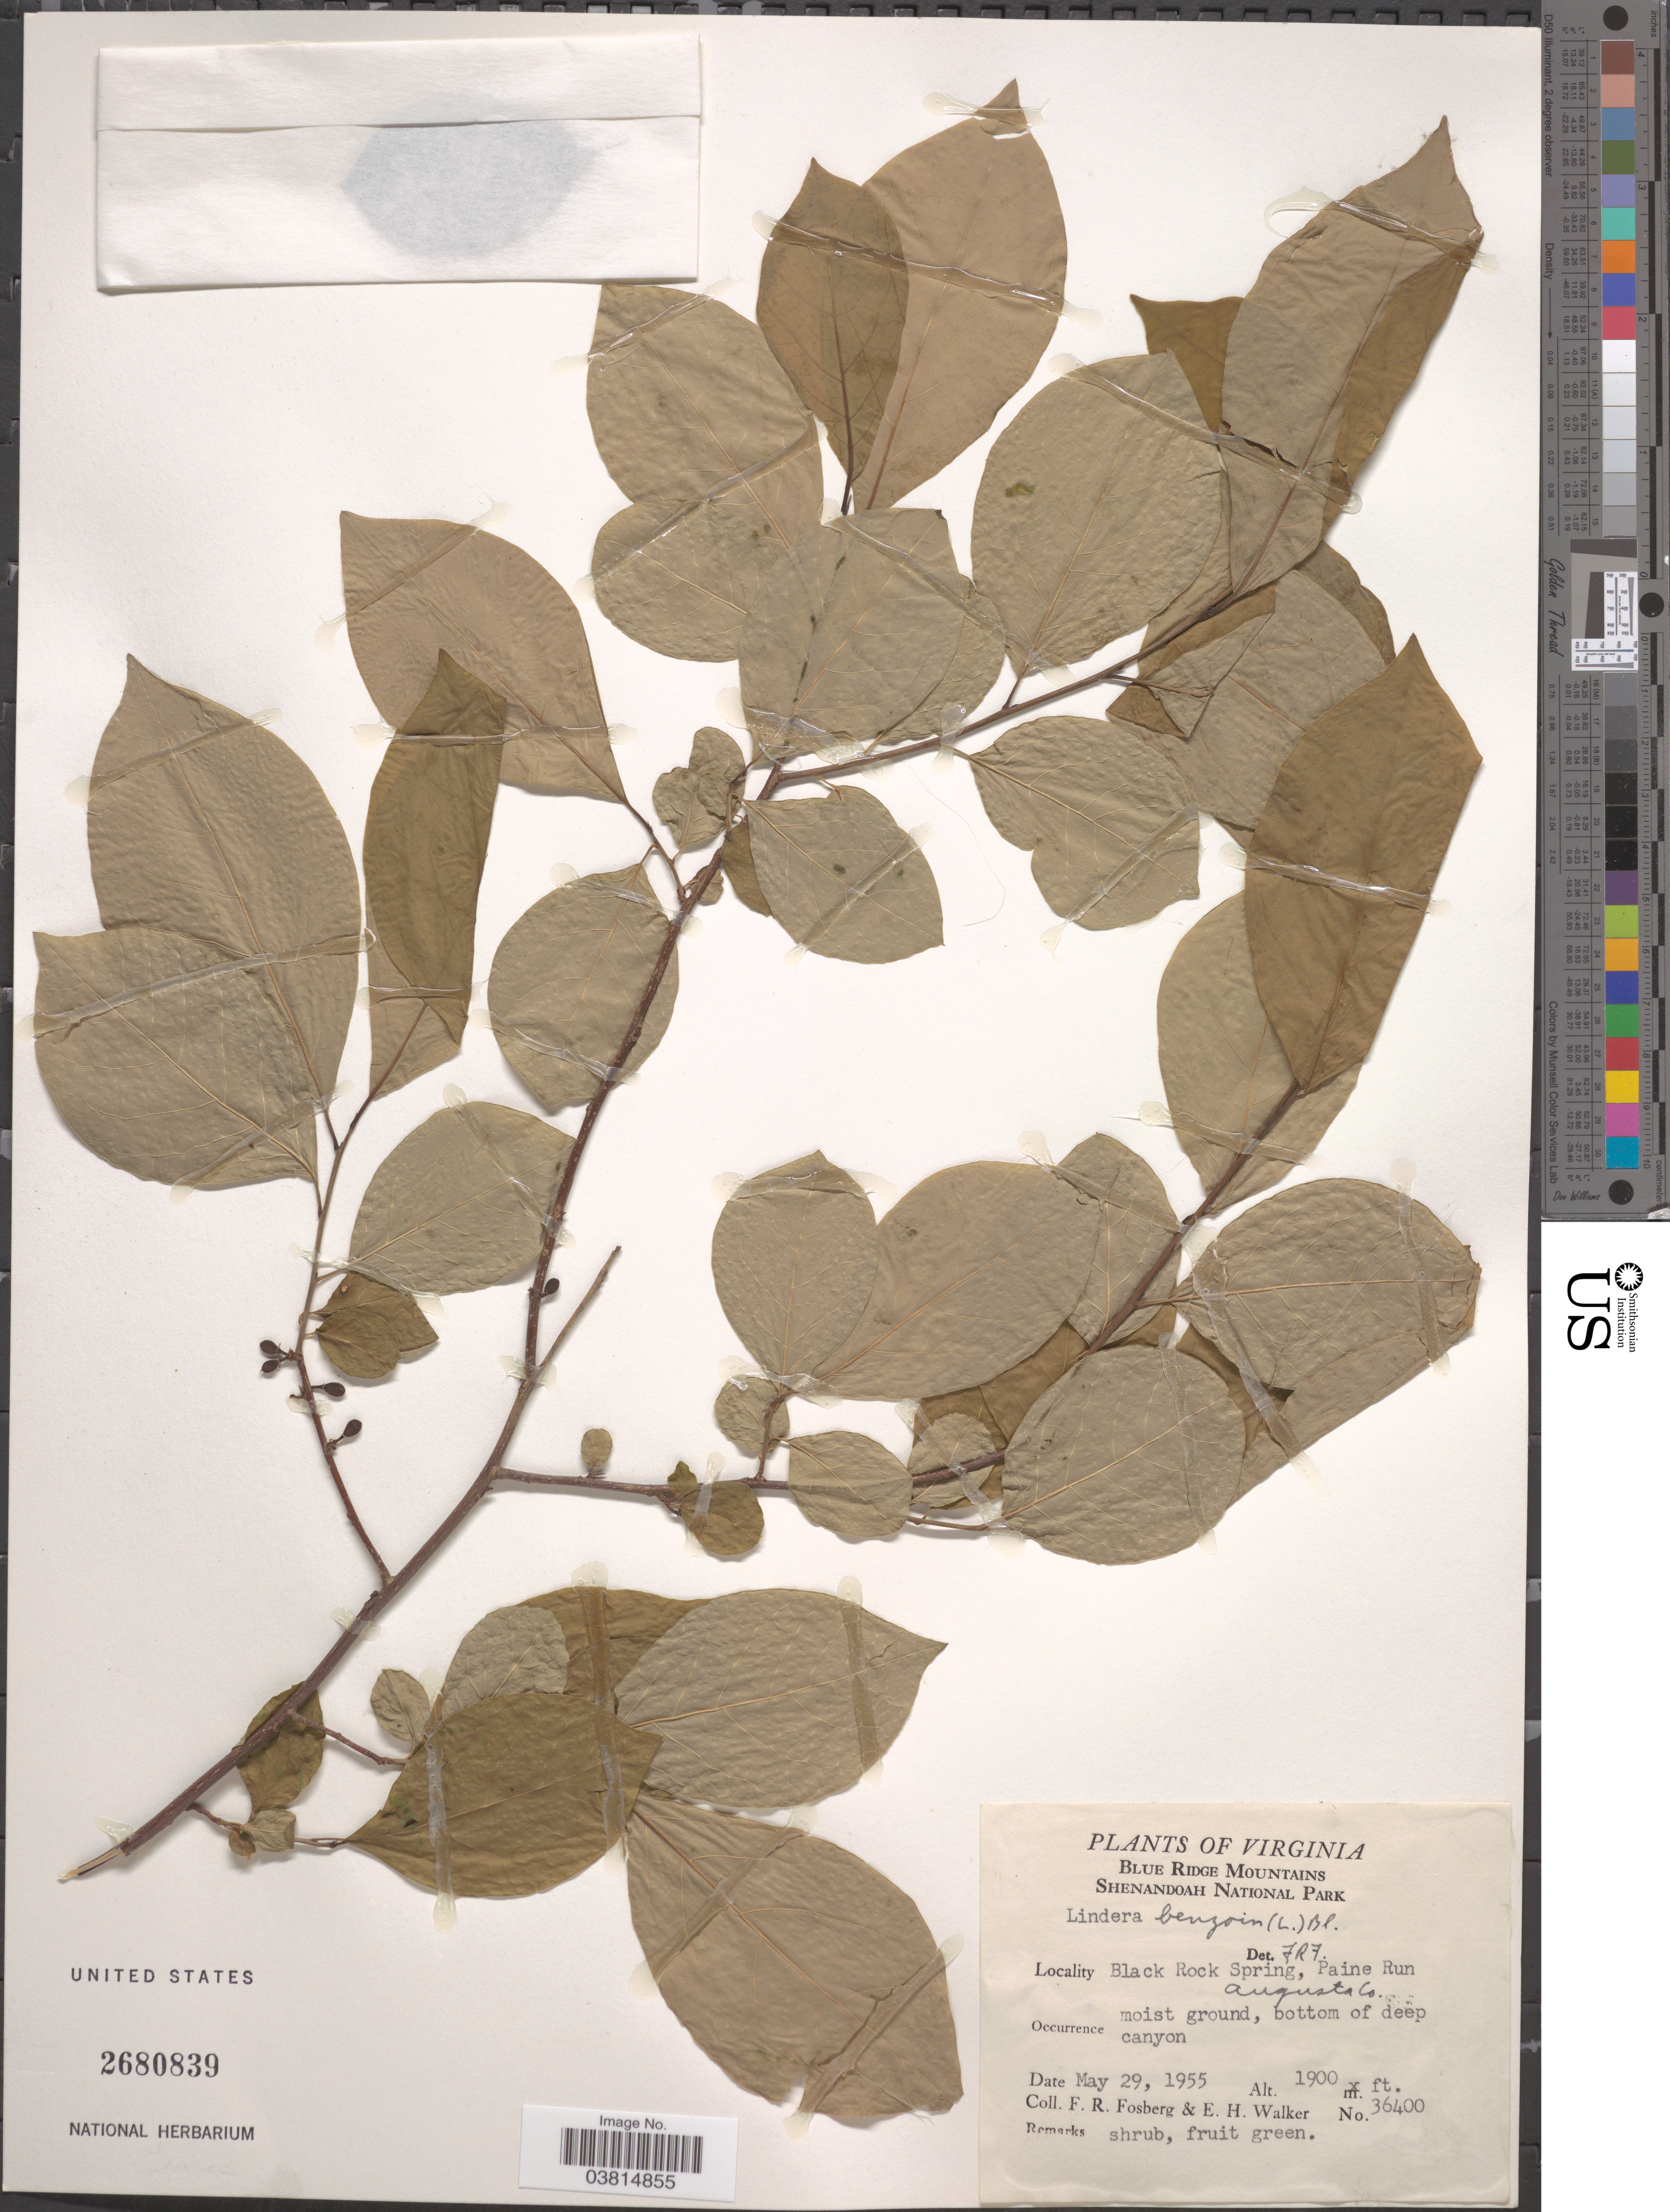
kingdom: Plantae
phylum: Tracheophyta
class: Magnoliopsida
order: Laurales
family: Lauraceae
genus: Lindera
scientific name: Lindera benzoin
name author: (L.) Blume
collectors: F. R. Fosberg & E. H. Walker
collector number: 36400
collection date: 1955-05-29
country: United States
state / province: Virginia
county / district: Augusta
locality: Blue Ridge Mountains, Shenandoah National Park. Black Rock Spring, Paine Run, Augusta Co.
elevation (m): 579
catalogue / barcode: US 2680839